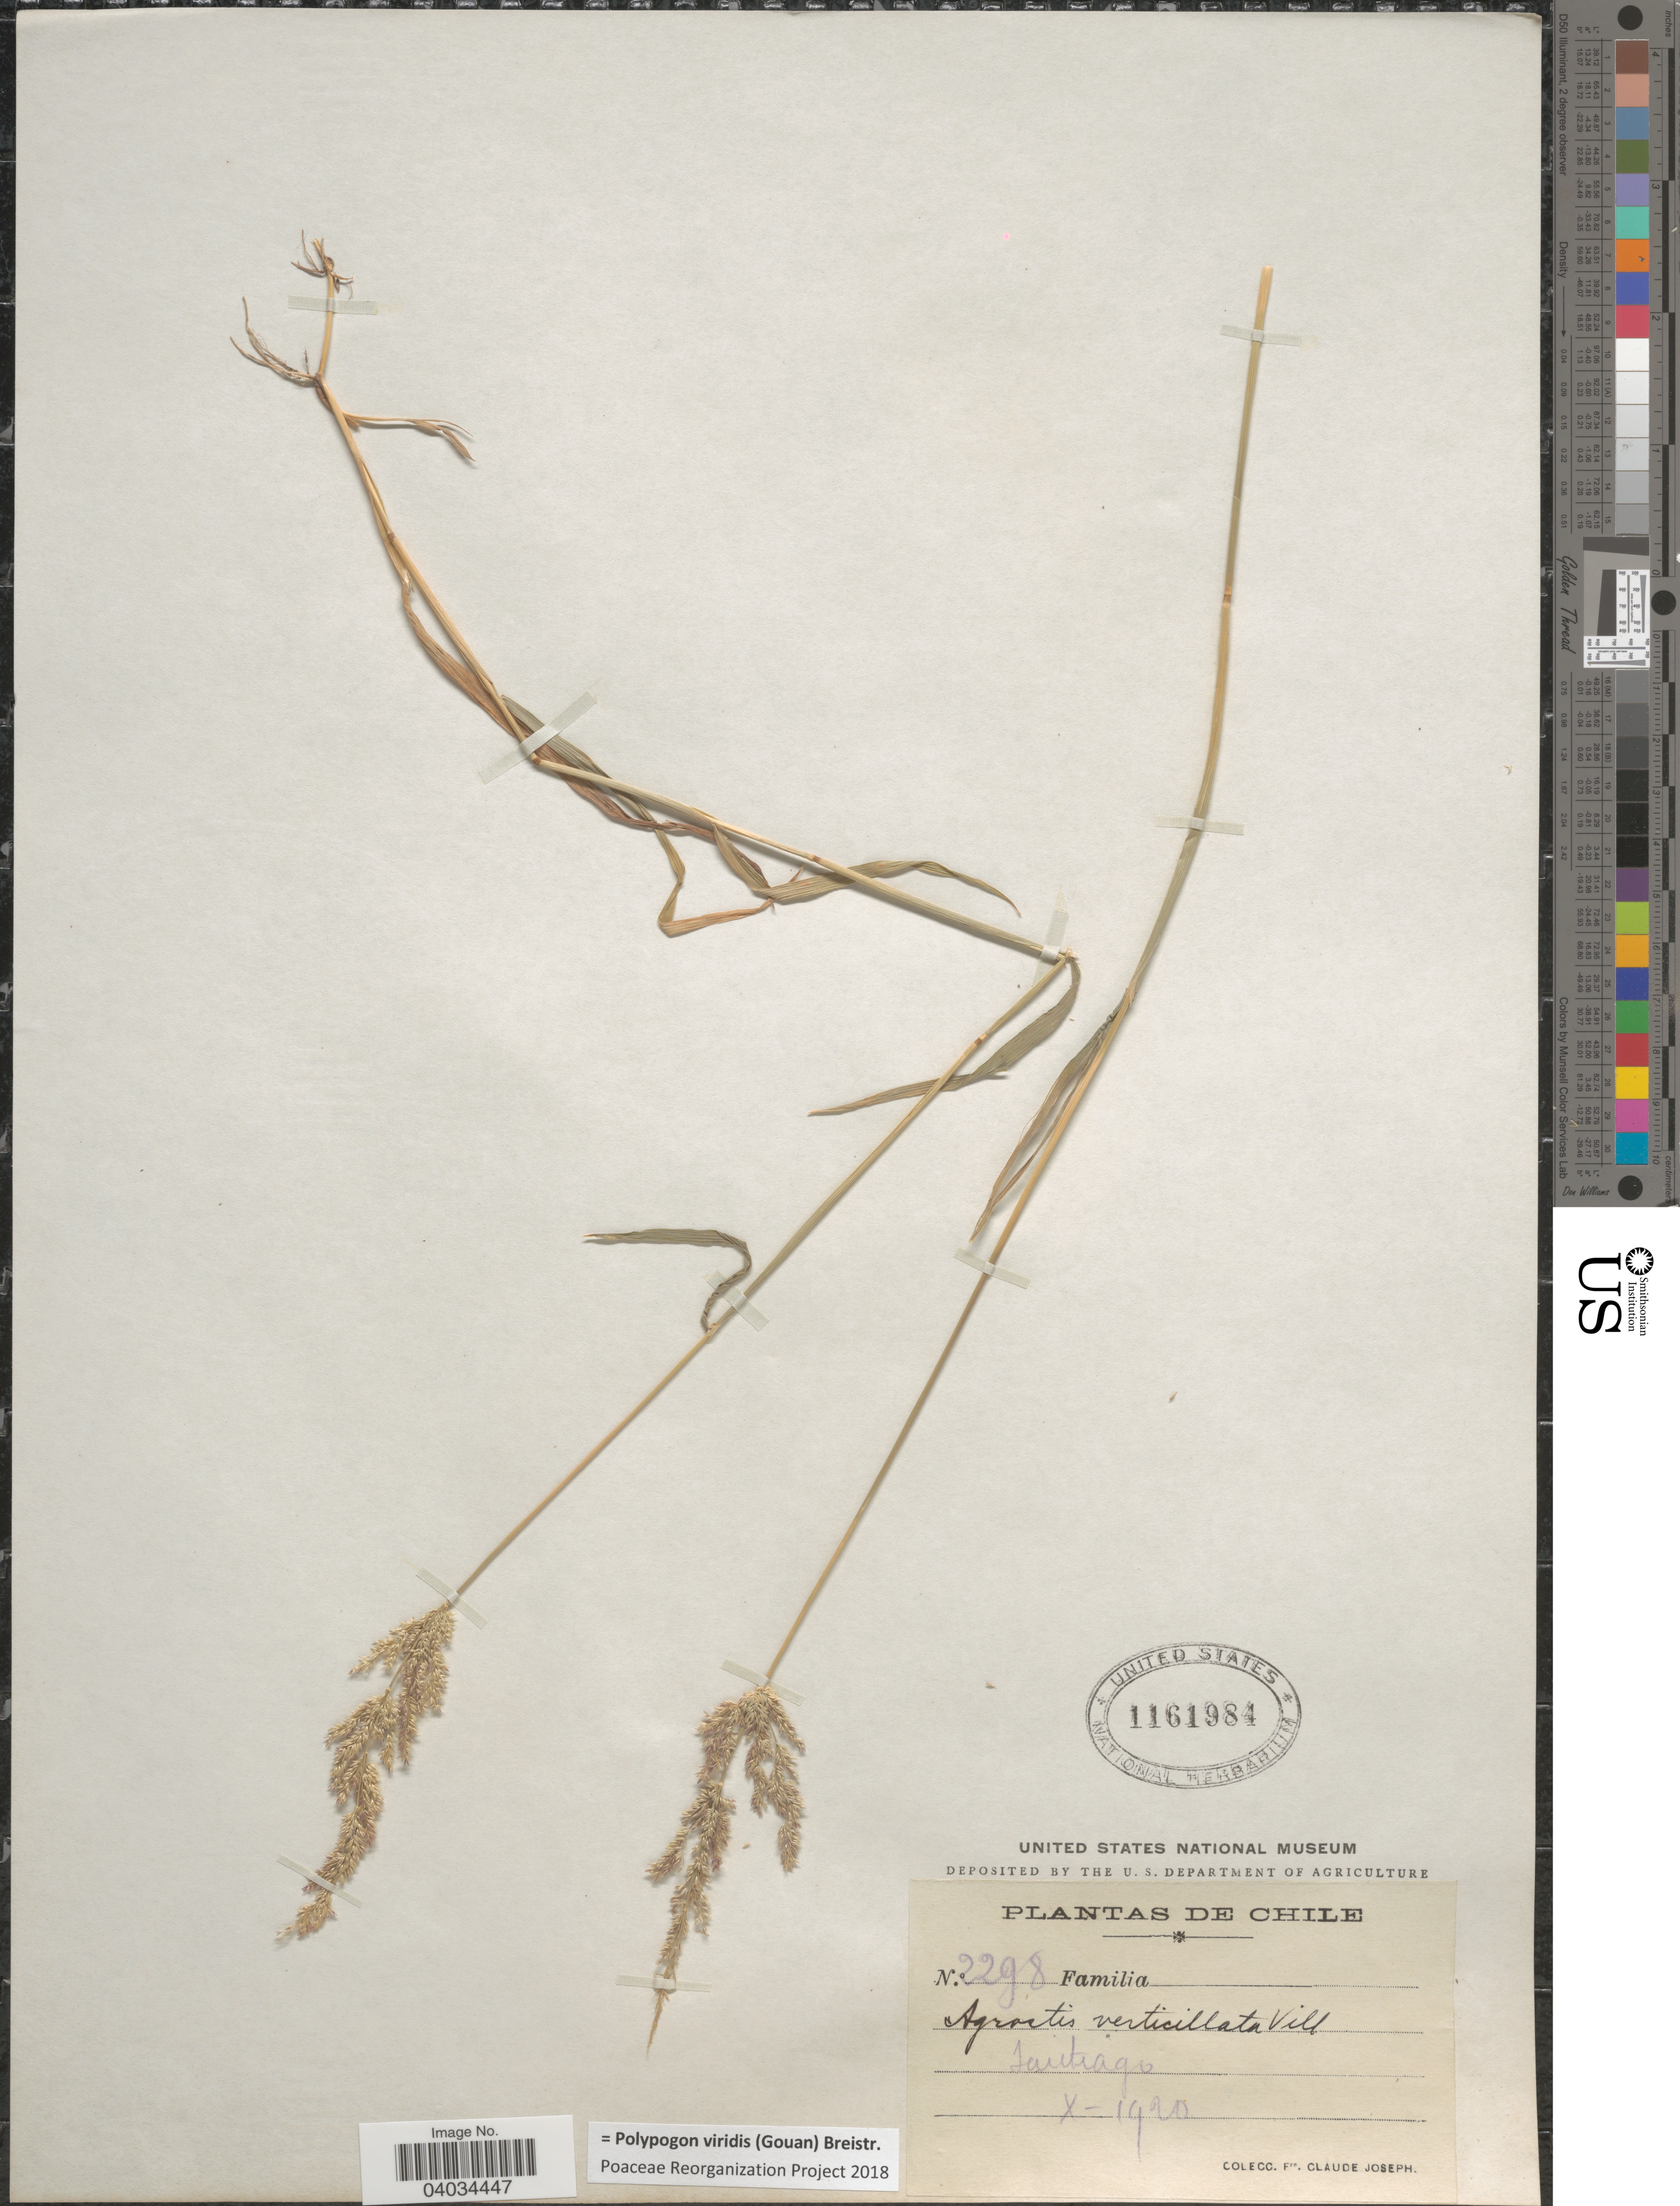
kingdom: Plantae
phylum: Tracheophyta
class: Liliopsida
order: Poales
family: Poaceae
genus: Polypogon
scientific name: Polypogon viridis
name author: (Gouan) Breistroffer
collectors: Bro. Claude-Joseph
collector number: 2298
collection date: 1920-10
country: Chile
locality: Santiago.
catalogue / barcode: US 1161984